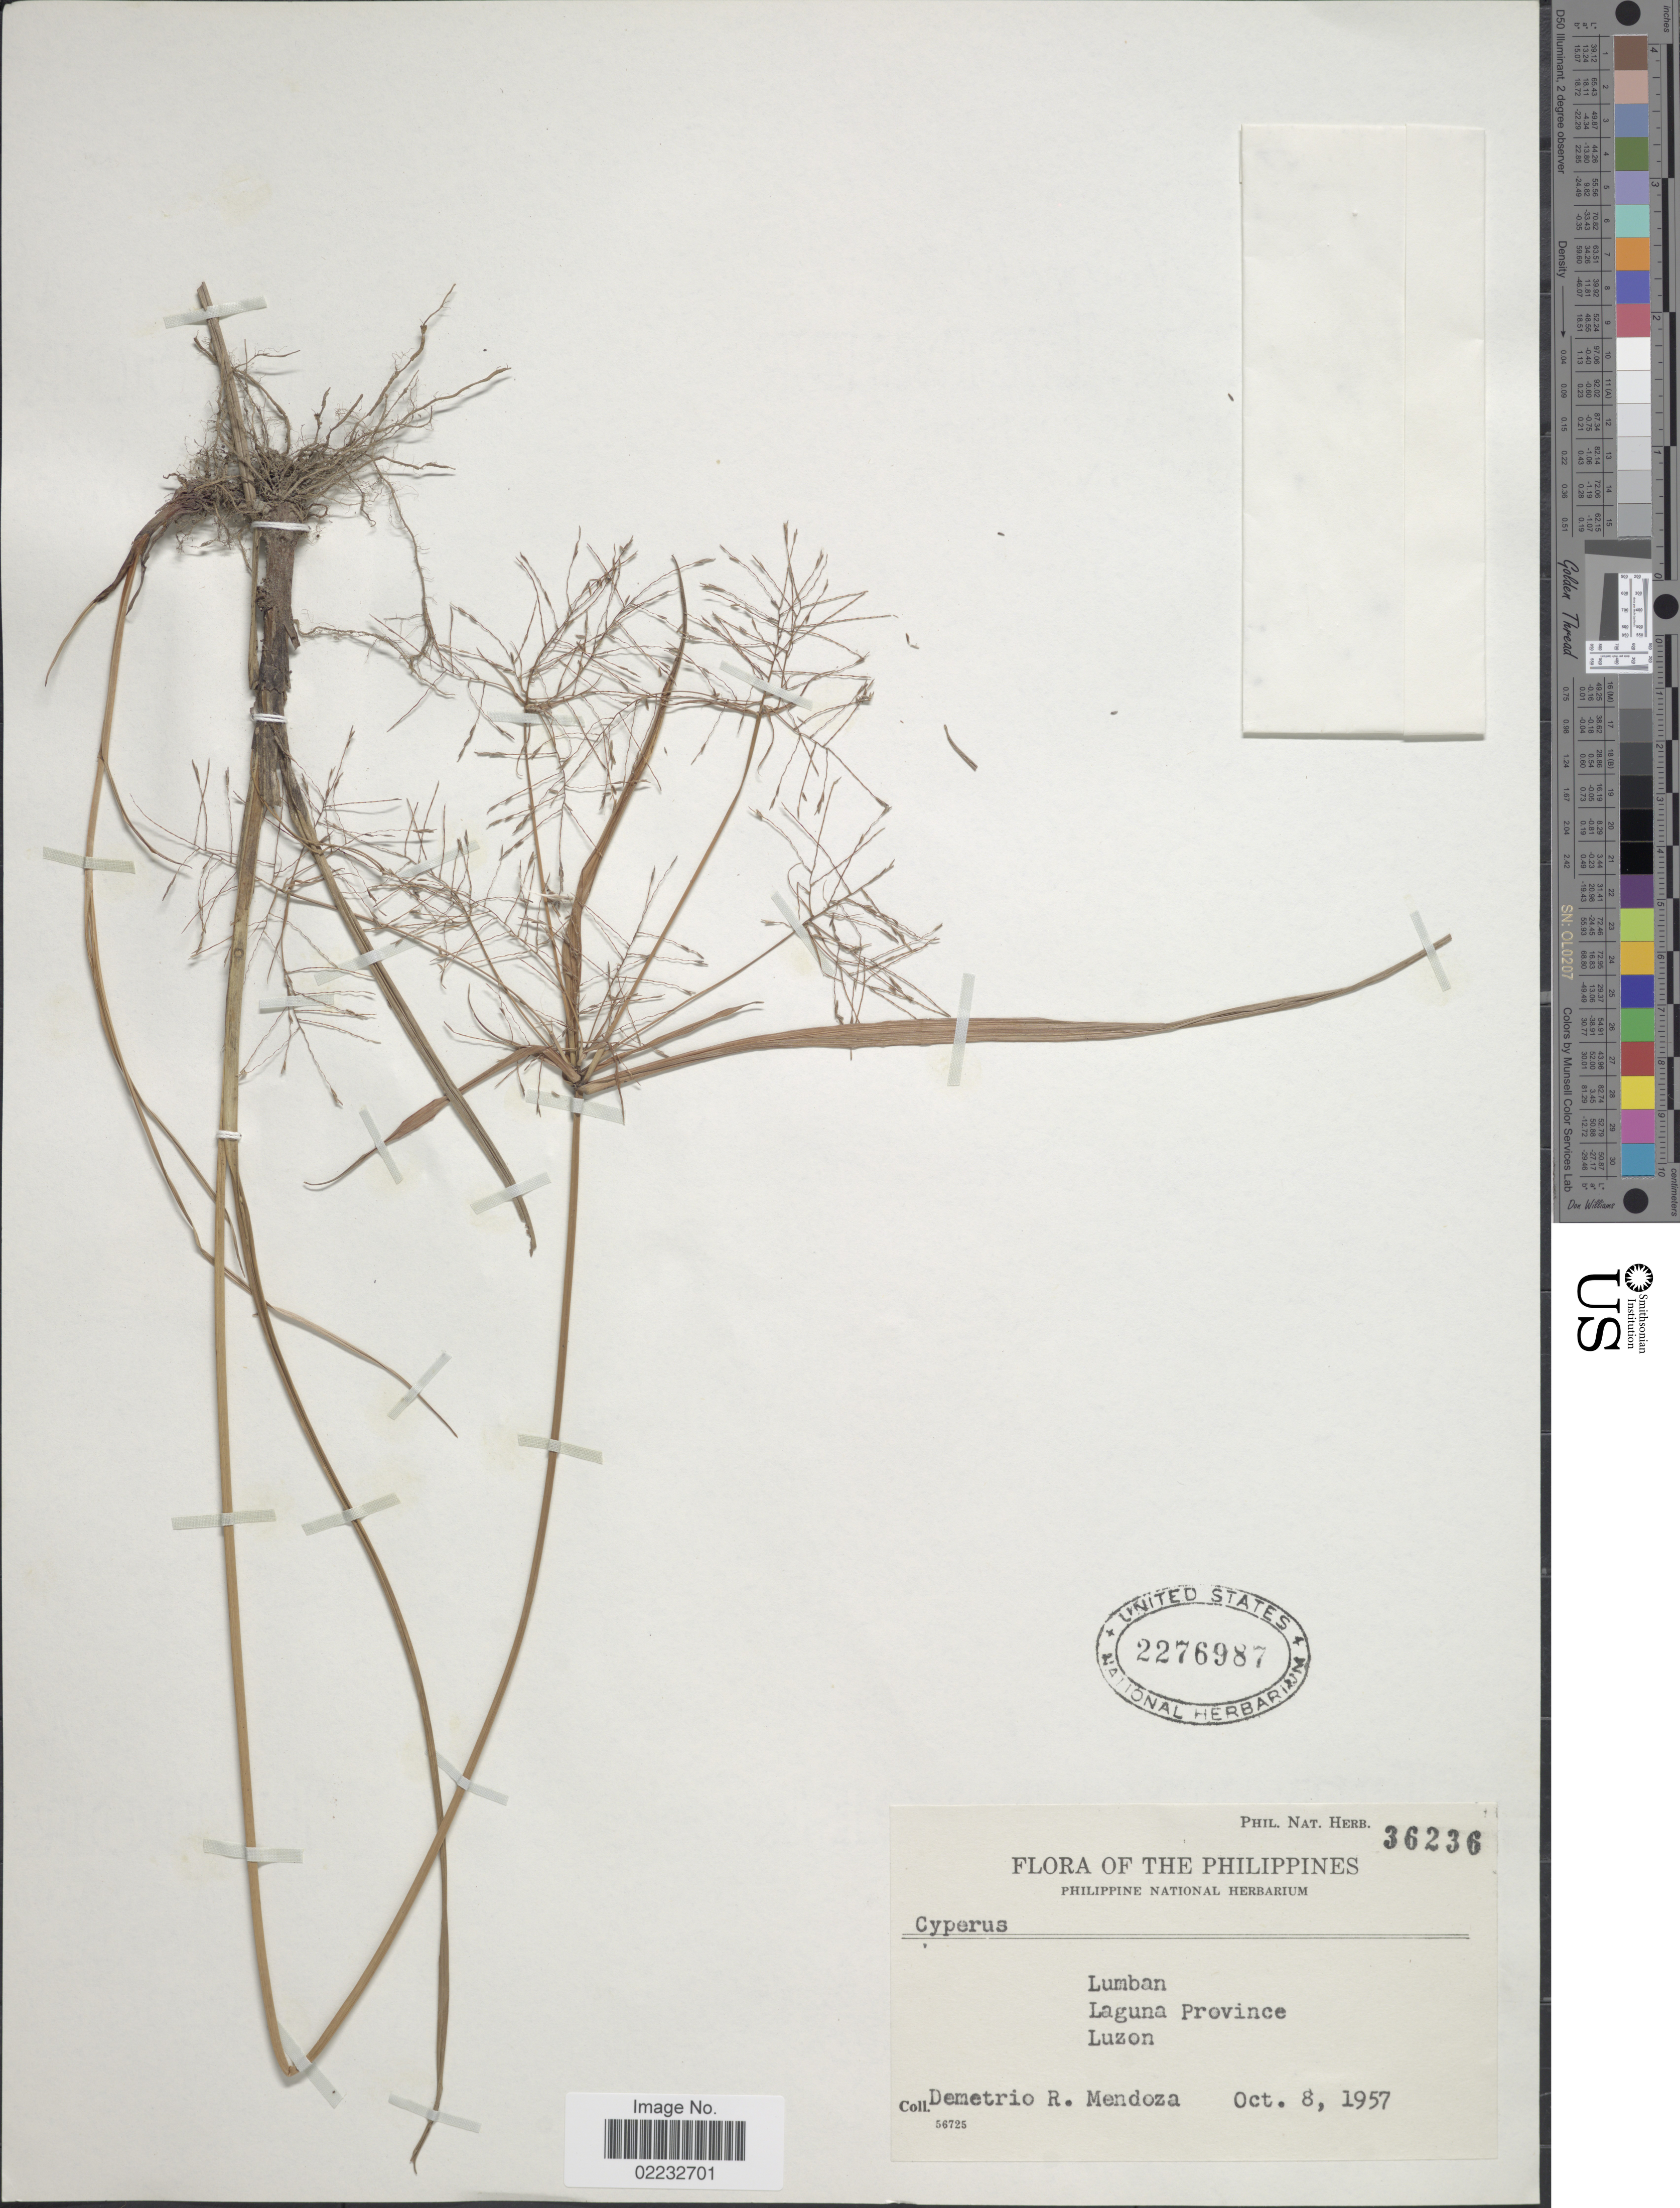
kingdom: Plantae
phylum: Tracheophyta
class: Liliopsida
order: Poales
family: Cyperaceae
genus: Cyperus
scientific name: Cyperus distans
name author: L. f.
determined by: Kern, J. H.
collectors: D. Mendoza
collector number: Phil. Nat. Herb. 36236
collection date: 1957-10-08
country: Philippines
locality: Lumban. Laguna Province. Luzon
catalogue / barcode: US 2276987